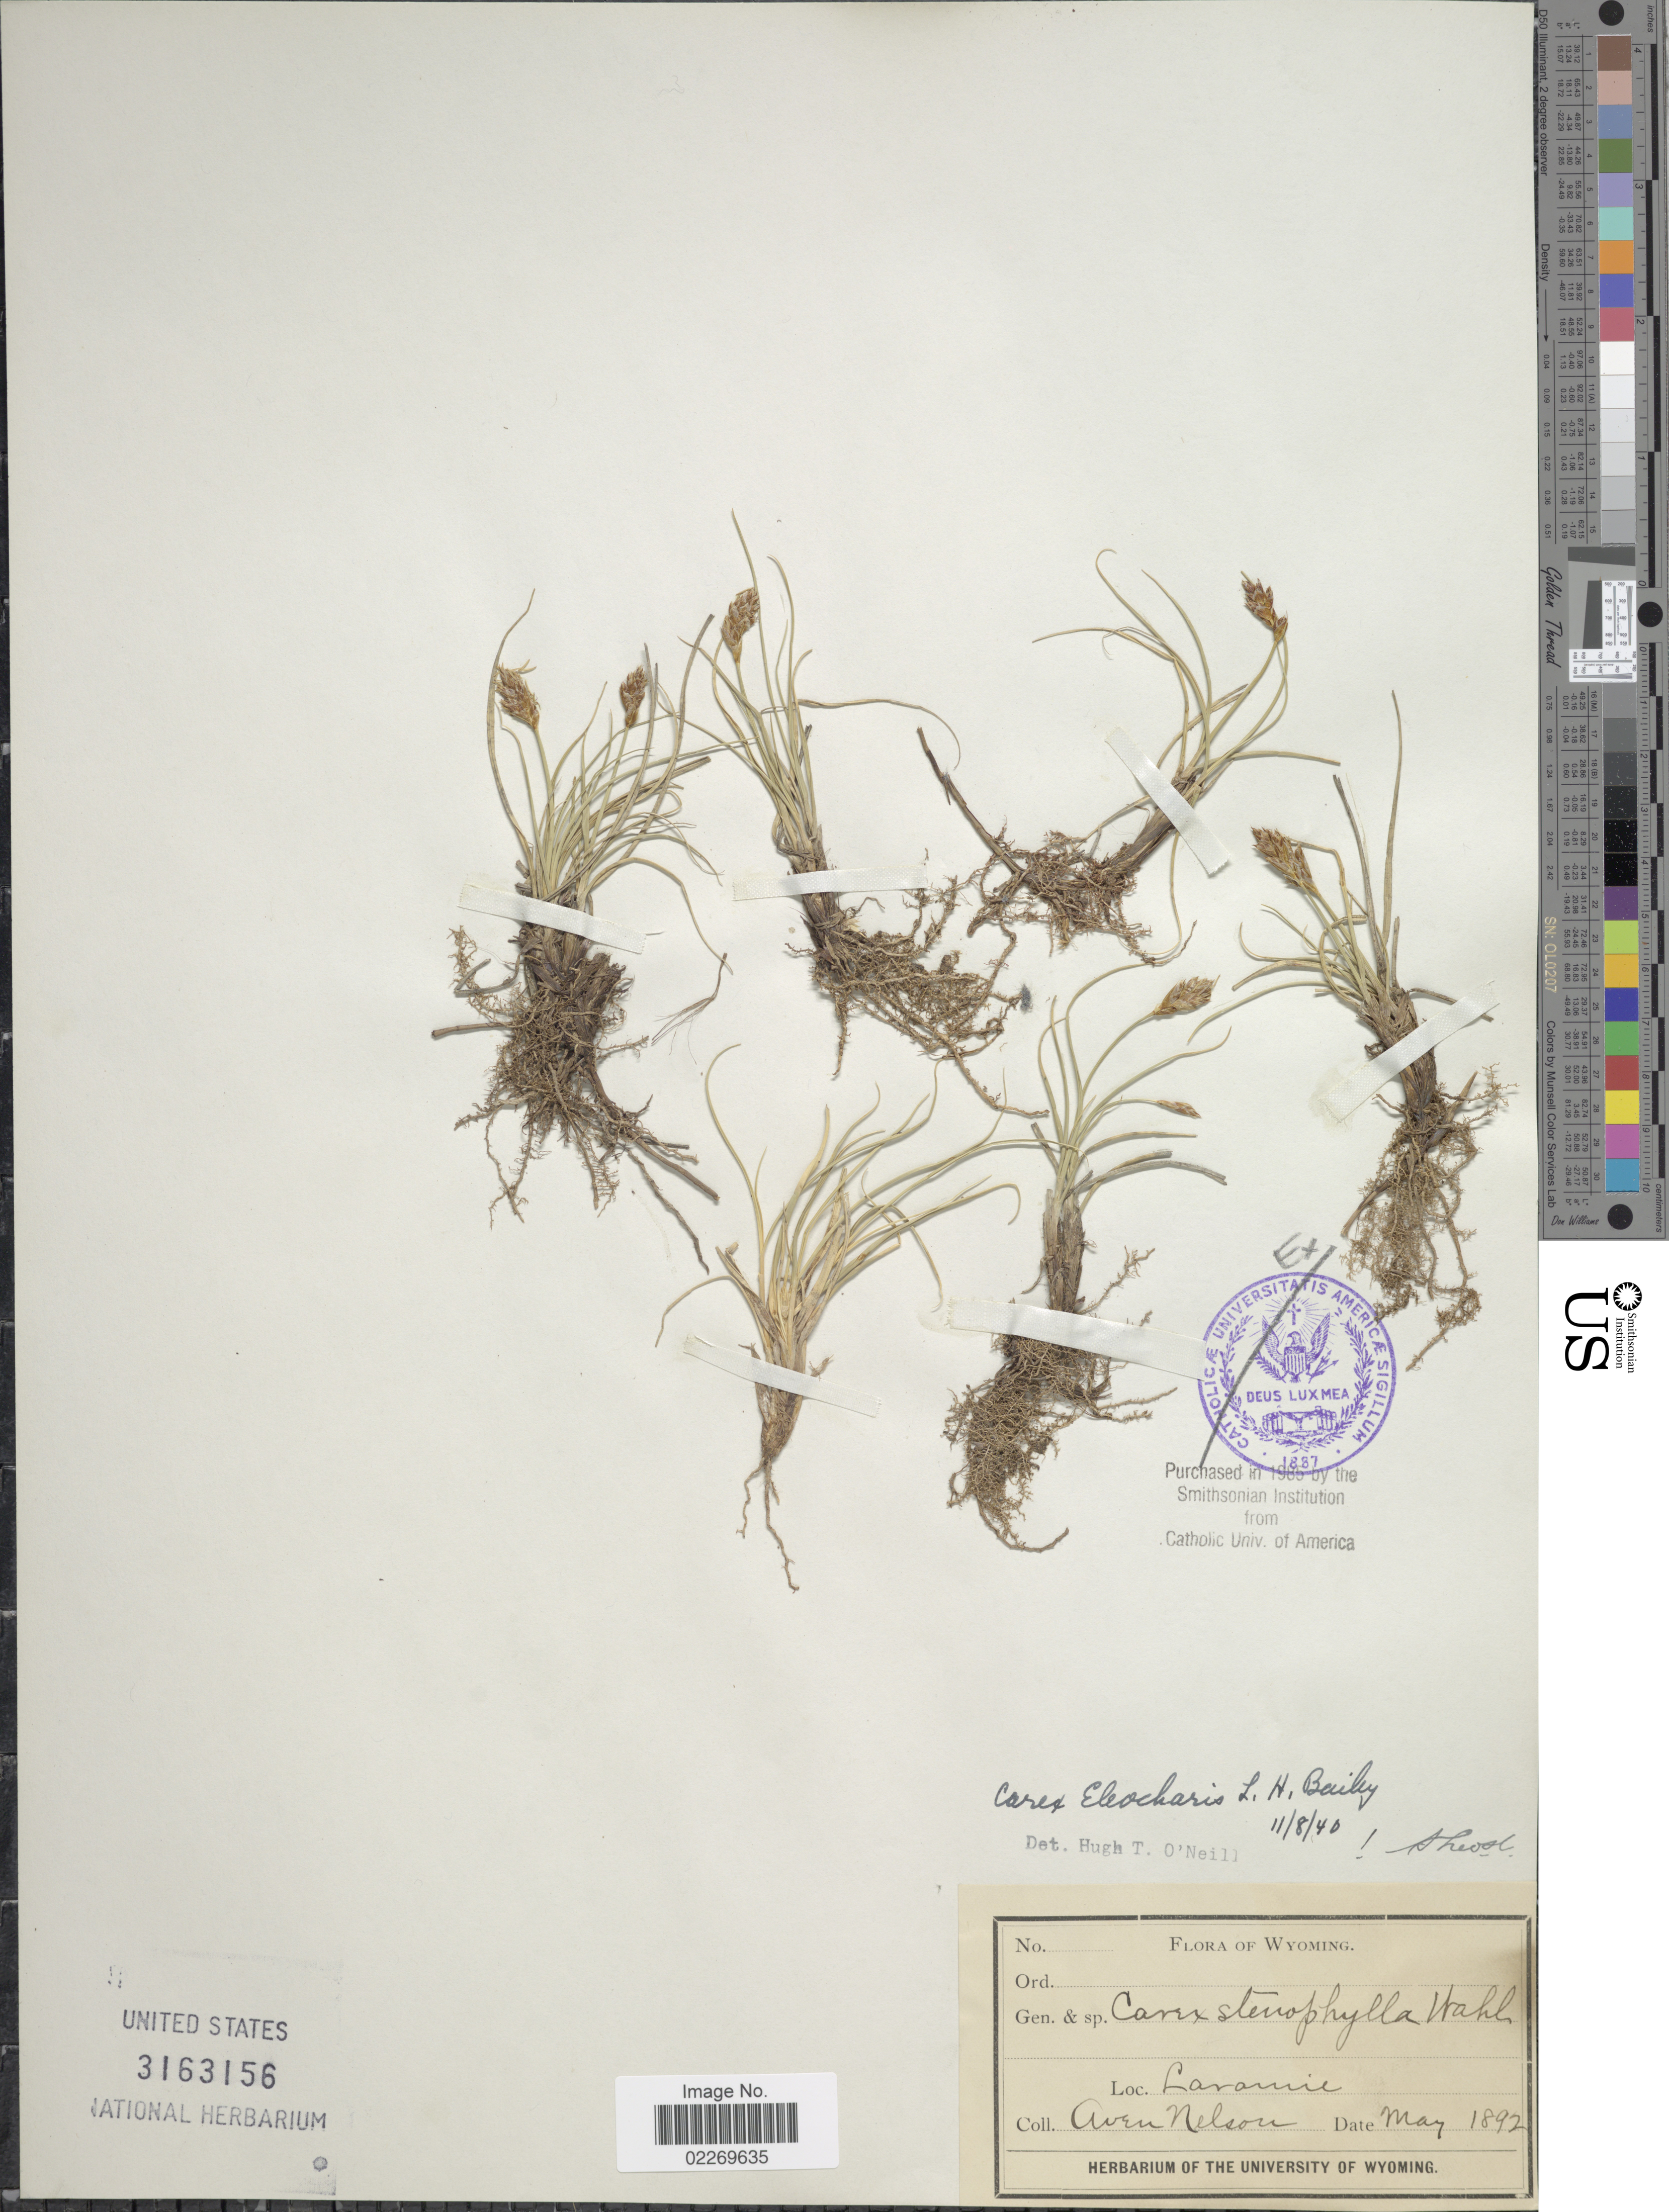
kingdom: Plantae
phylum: Tracheophyta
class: Liliopsida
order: Poales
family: Cyperaceae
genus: Carex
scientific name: Carex eleocharis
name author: L.H. Bailey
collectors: A. Nelson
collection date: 1892-05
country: United States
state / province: Wyoming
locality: Laramie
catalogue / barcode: US 3163156